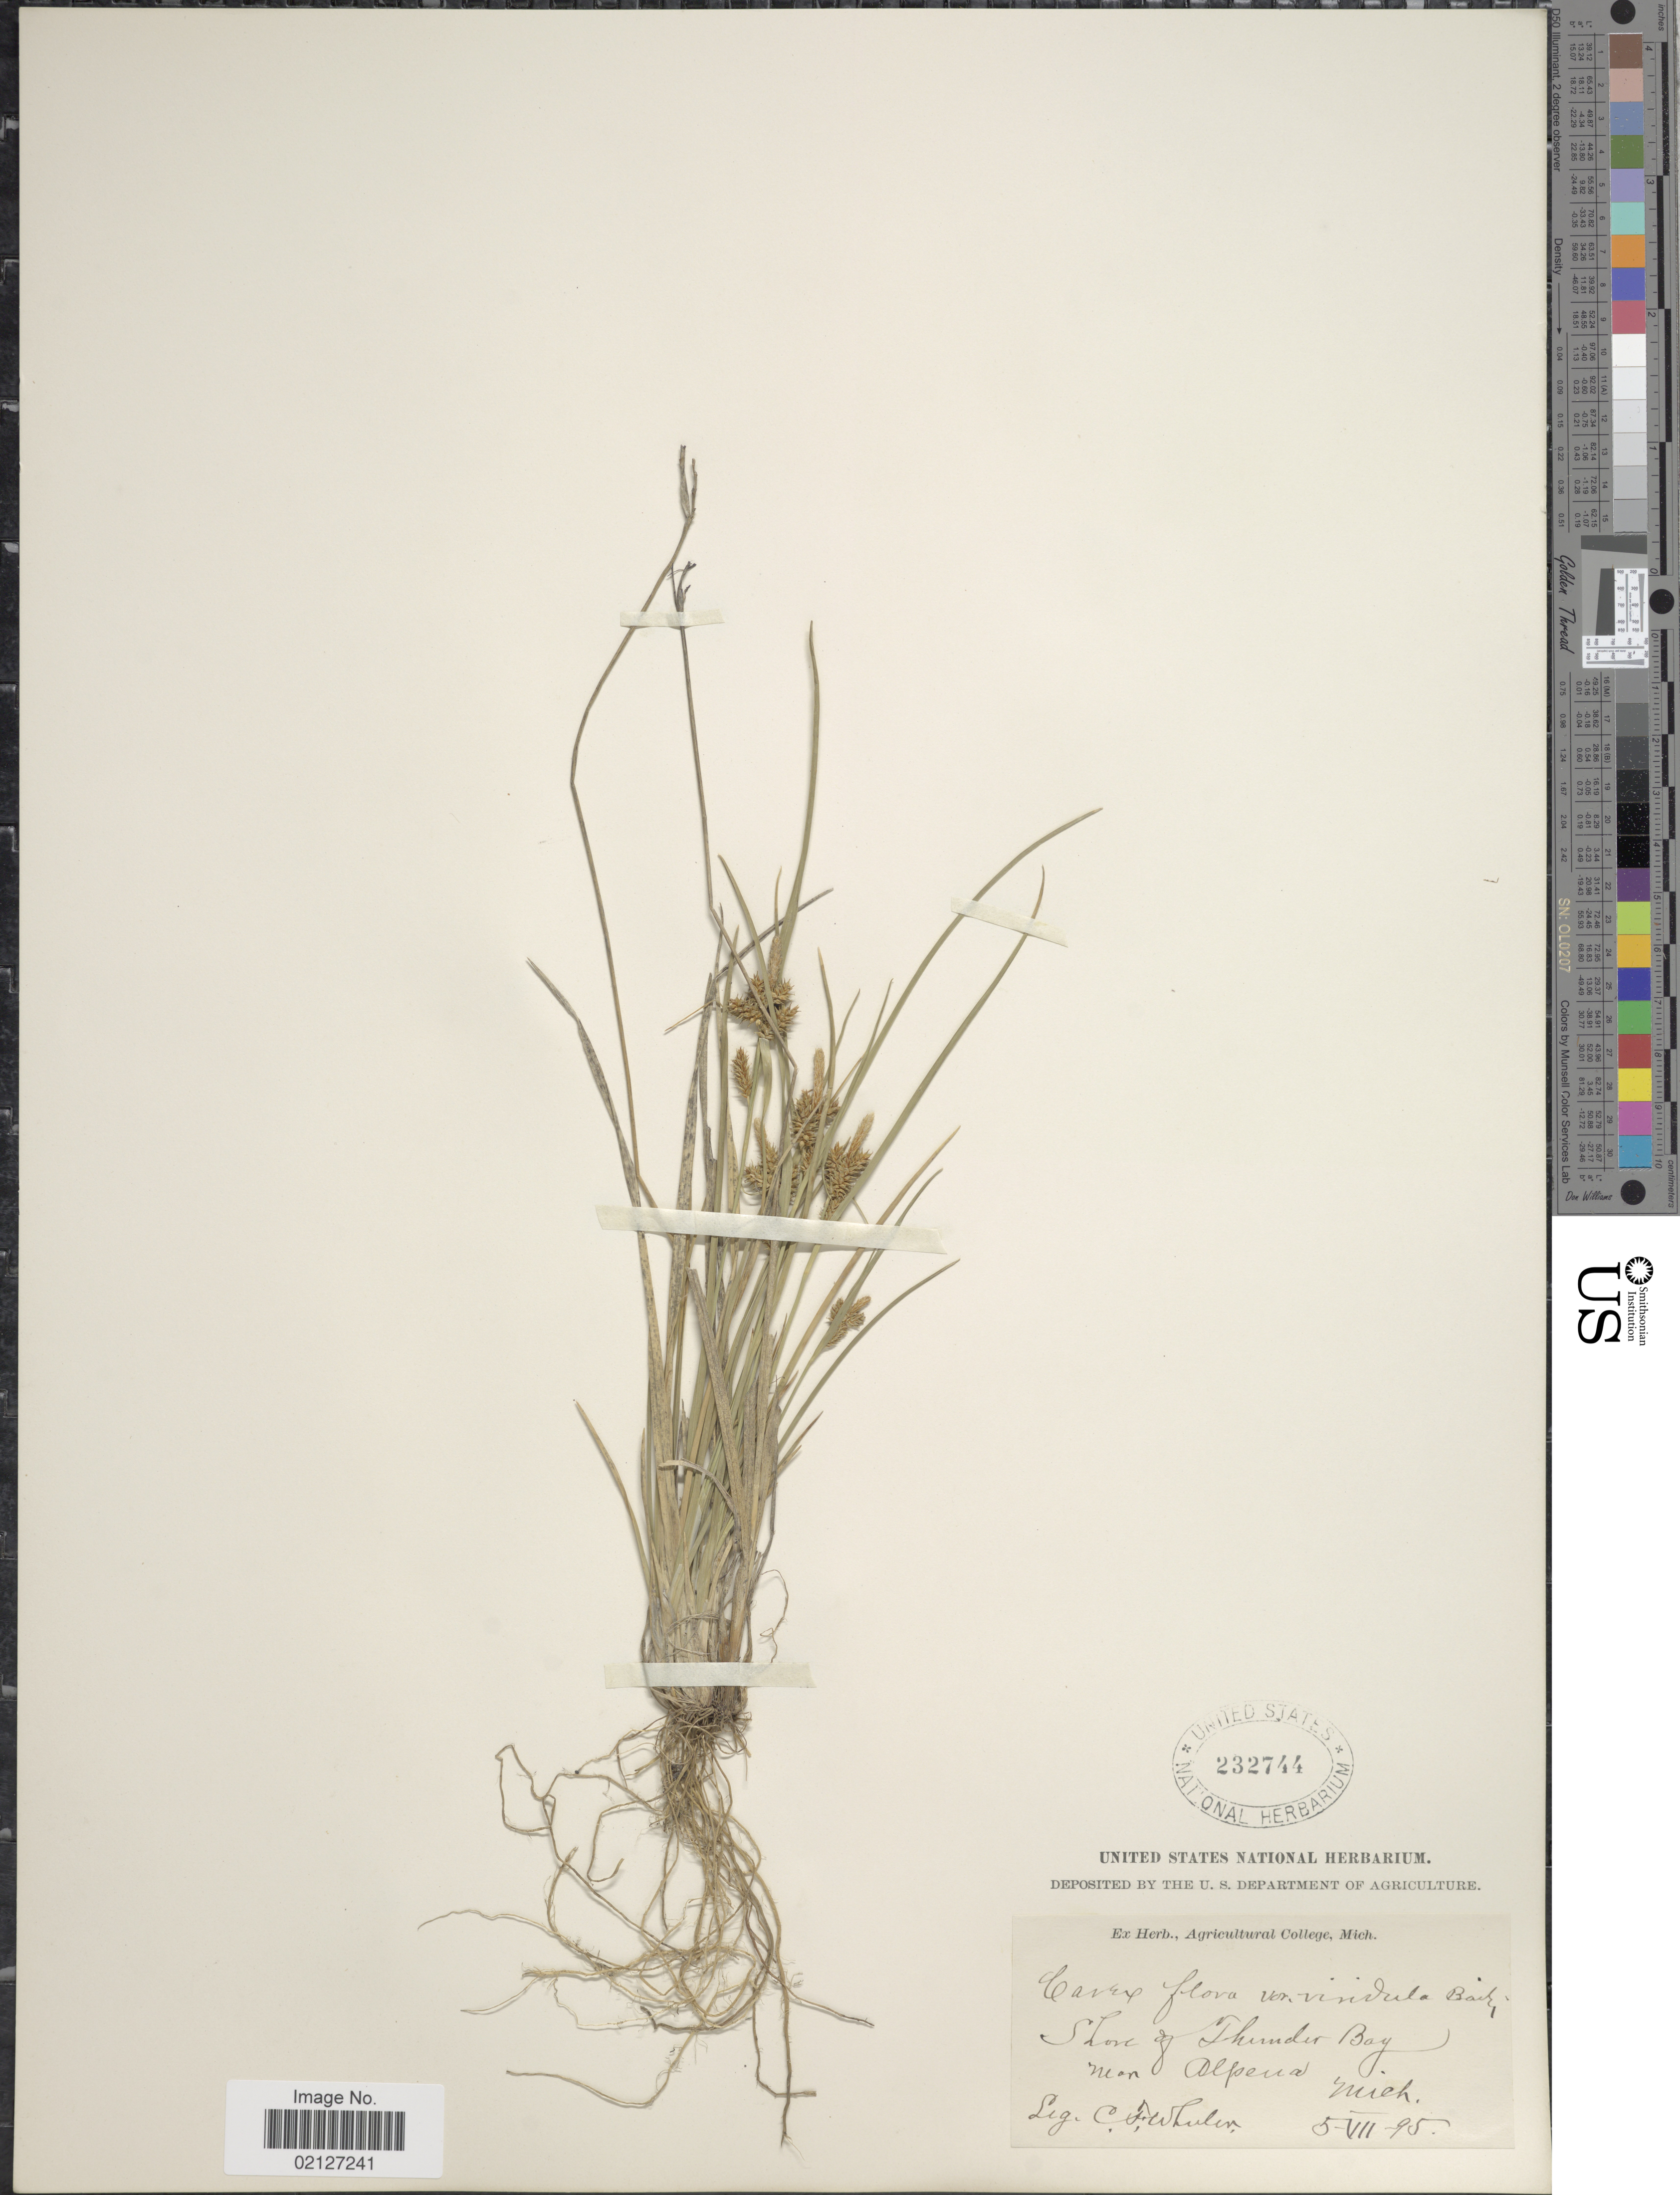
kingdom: Plantae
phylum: Tracheophyta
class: Liliopsida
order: Poales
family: Cyperaceae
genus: Carex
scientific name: Carex oederi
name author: Retz.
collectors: C. Wheeler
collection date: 1895-07-05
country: United States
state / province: Michigan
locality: Shore of Thunder Bay, near Alpena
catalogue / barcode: US 232744